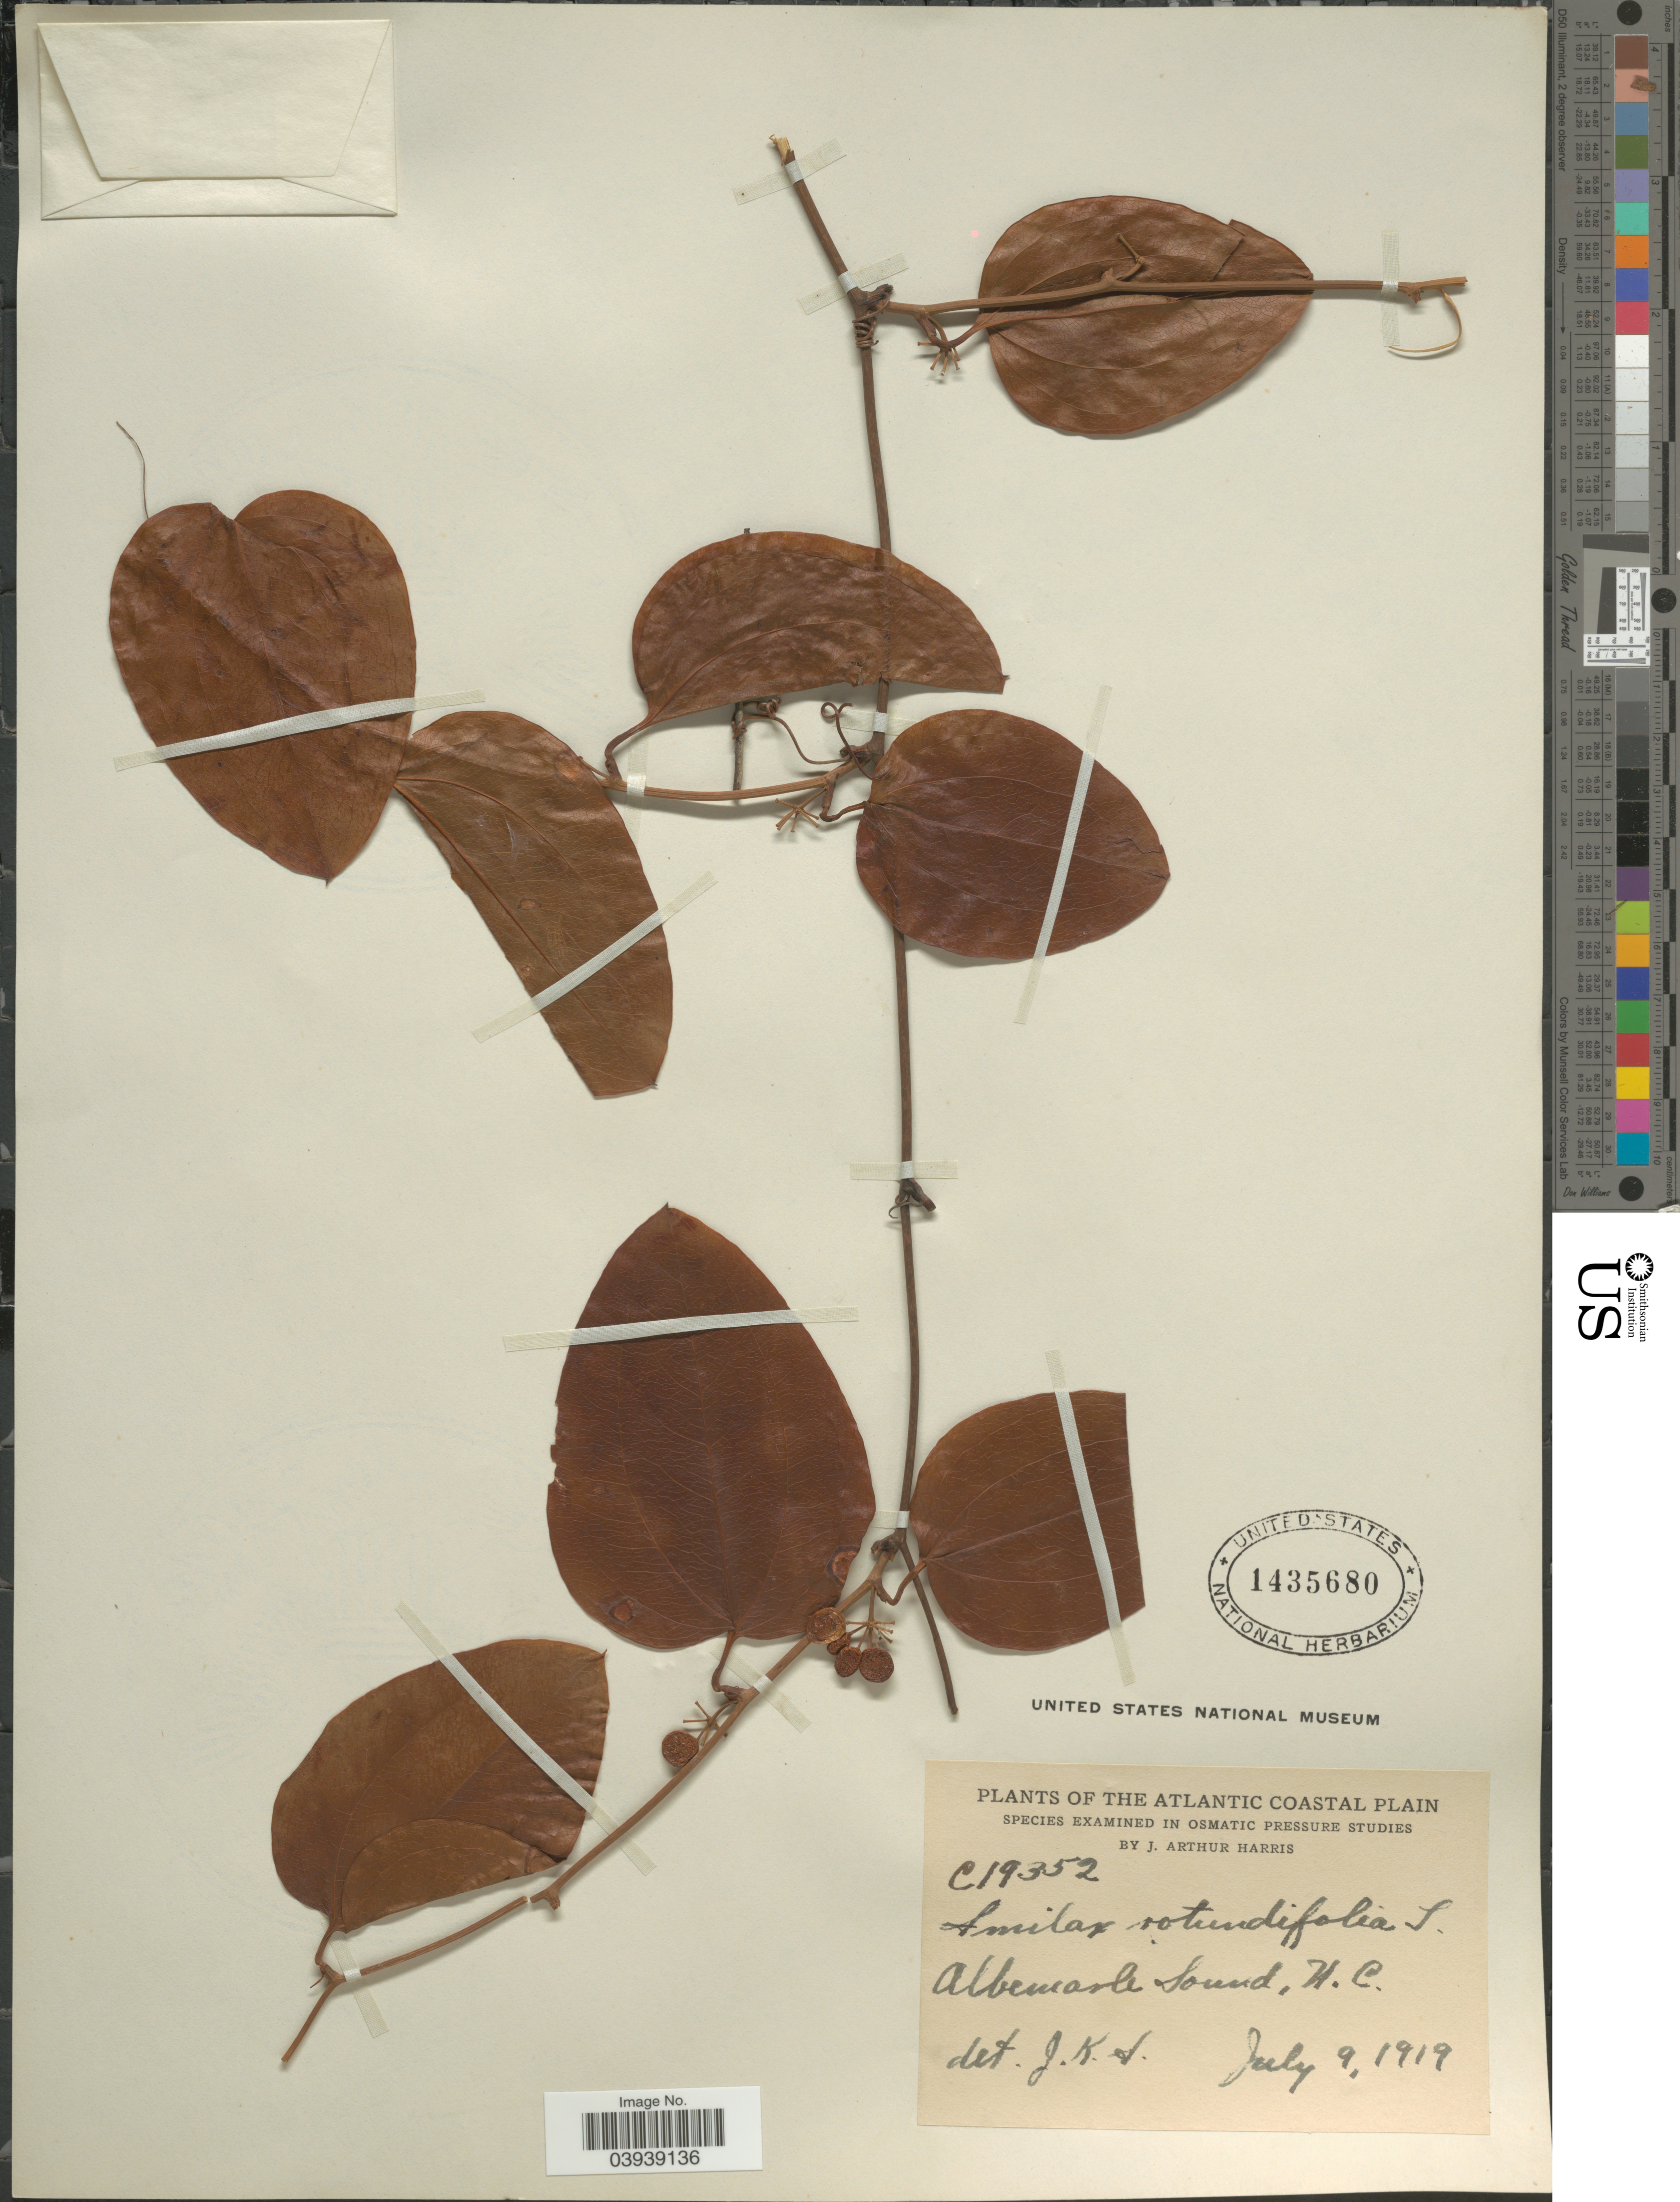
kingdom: Plantae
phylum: Tracheophyta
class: Liliopsida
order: Liliales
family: Smilacaceae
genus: Smilax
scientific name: Smilax rotundifolia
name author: L.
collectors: J. A. Harris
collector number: C19352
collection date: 1919-07-09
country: United States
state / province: North Carolina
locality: Atlantic Coastal Plain. Albemarle Sound.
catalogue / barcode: US 1435680